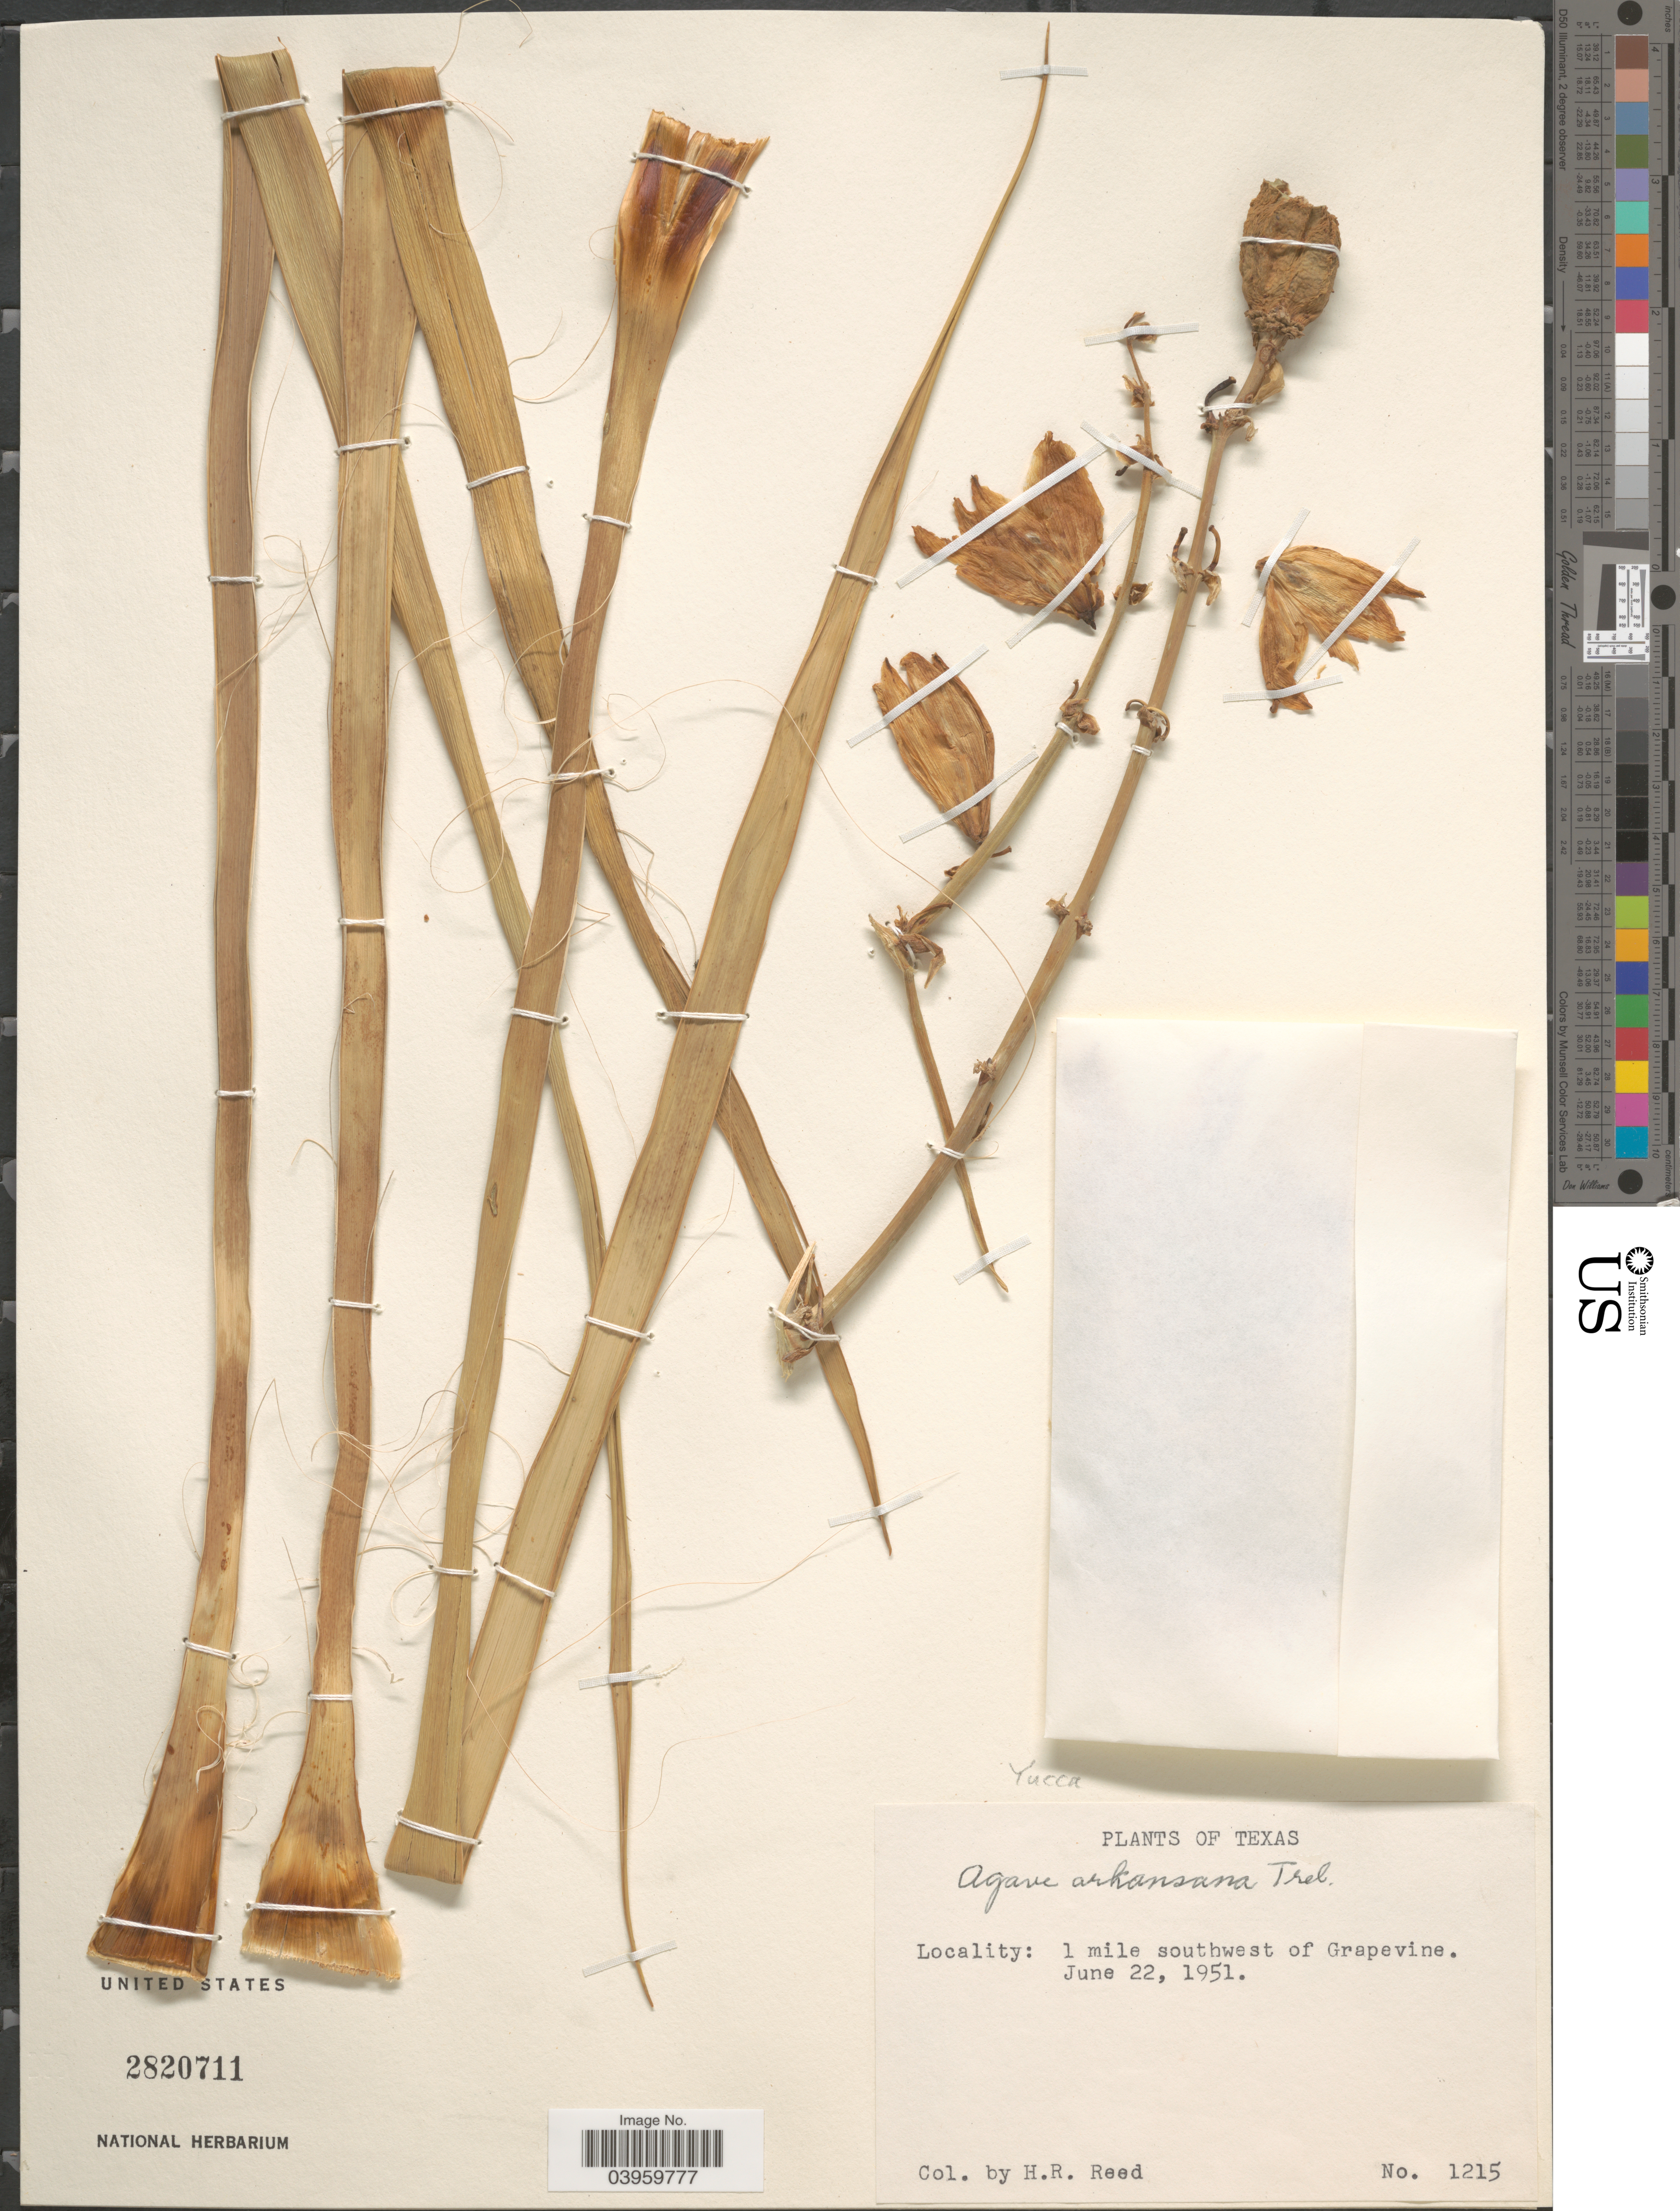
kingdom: Plantae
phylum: Tracheophyta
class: Liliopsida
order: Asparagales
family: Asparagaceae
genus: Yucca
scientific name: Yucca arkansana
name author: Trel.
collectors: H. Reed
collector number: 1215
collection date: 1951-06-22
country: United States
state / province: Texas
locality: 1 mile southwest of Grapevine.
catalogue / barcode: US 2820711